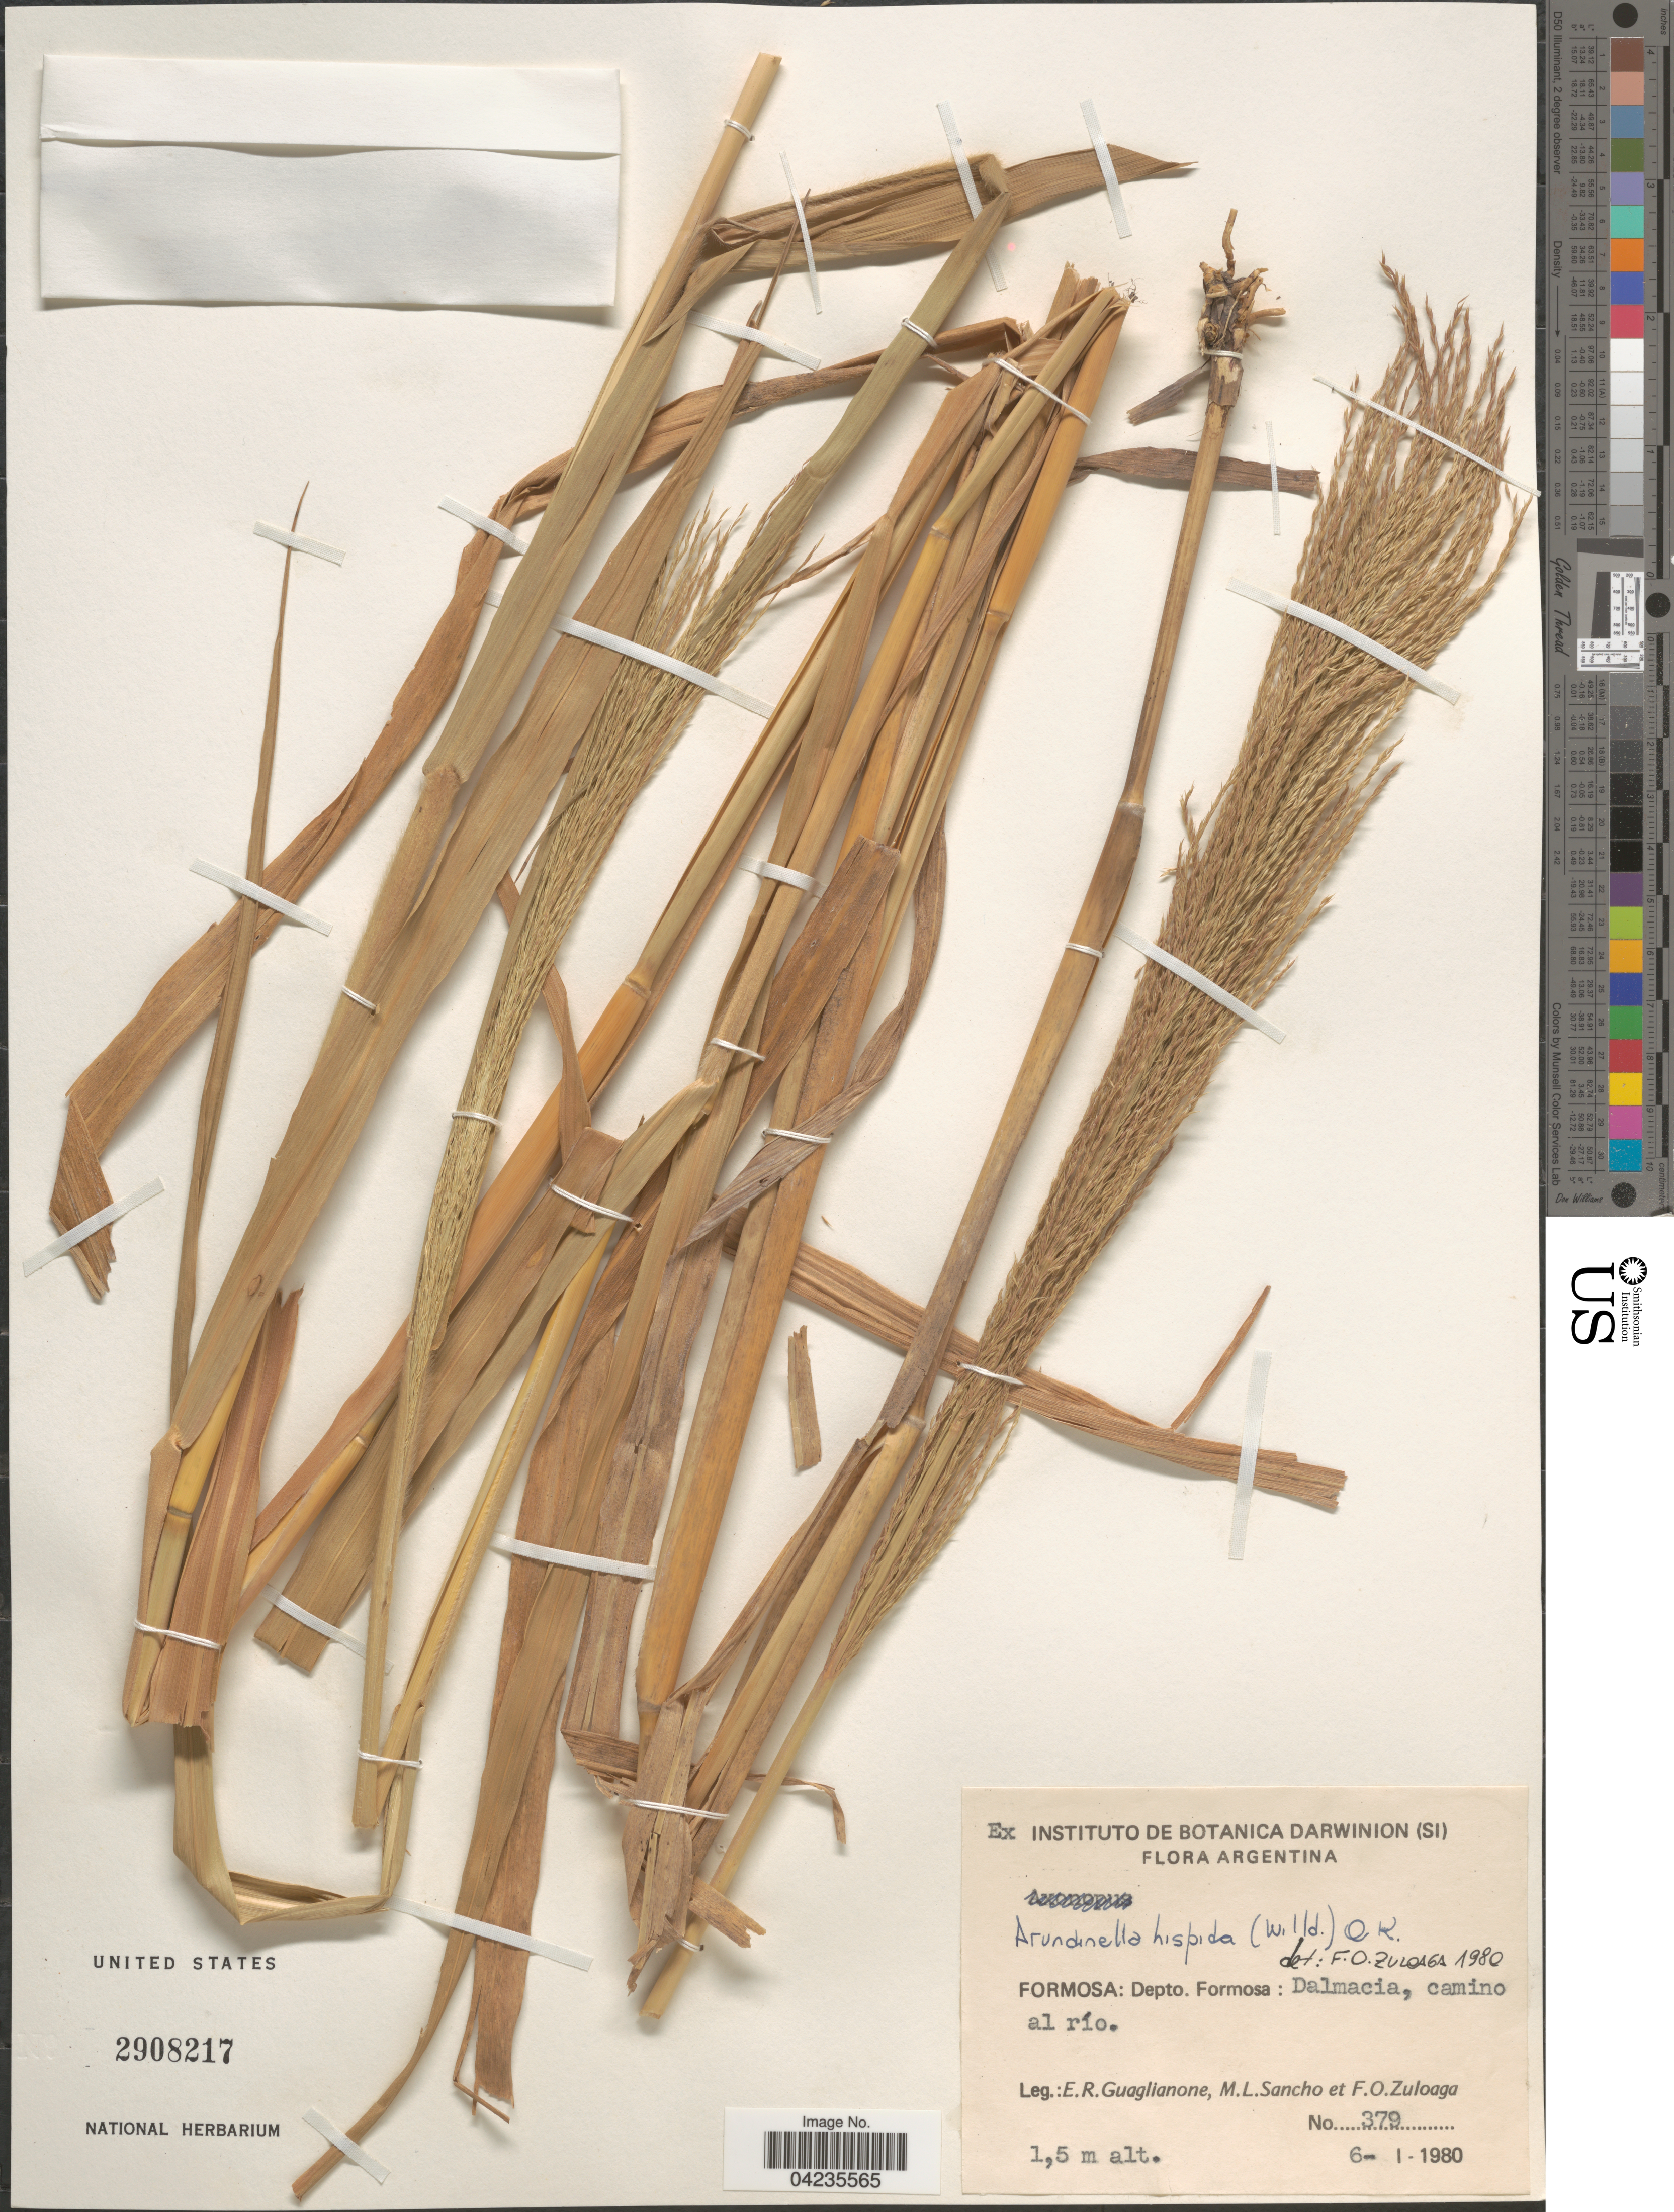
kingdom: Plantae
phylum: Tracheophyta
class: Liliopsida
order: Poales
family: Poaceae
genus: Arundinella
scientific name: Arundinella hispida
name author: (Humb. & Bonpl. ex Willd.) Kuntze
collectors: E. R. Guaglianone, M. L. Sancho & F. O. Zuloaga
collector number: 379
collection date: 1980-01-06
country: Argentina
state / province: Formosa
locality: Depto. Formosa: Dalmacia, camino al río.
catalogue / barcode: US 2908217